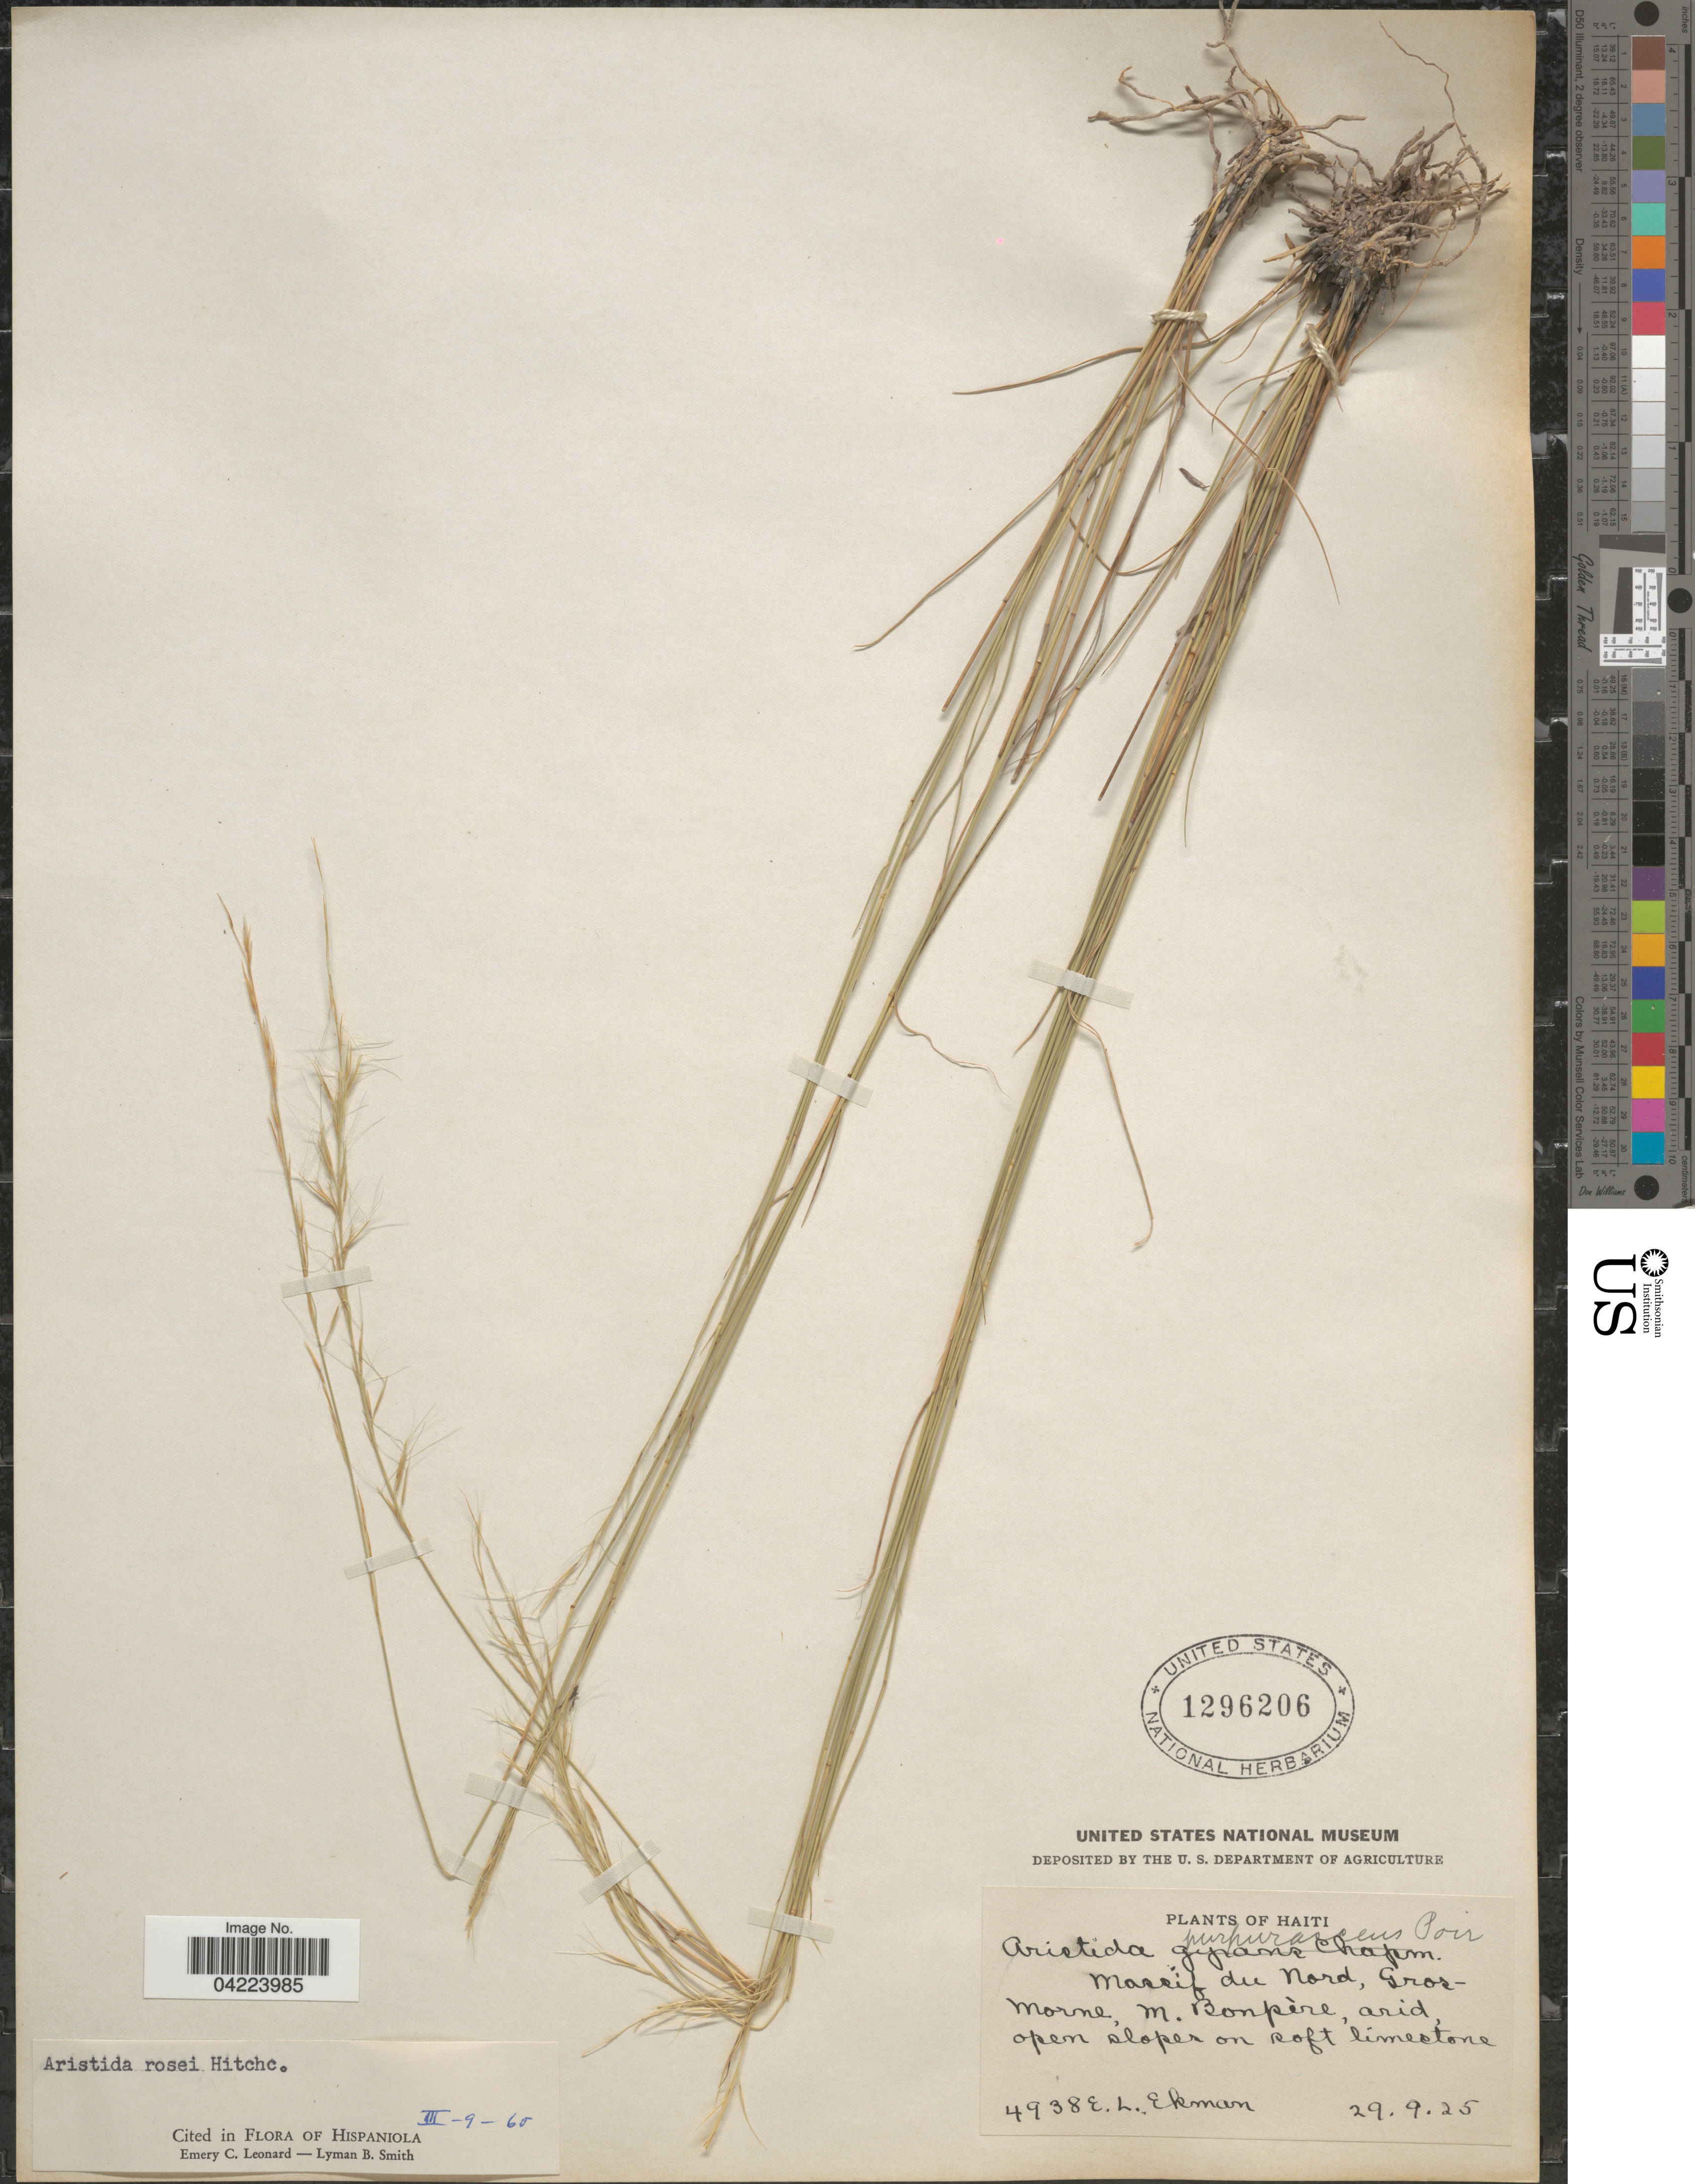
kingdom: Plantae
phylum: Tracheophyta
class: Liliopsida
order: Poales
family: Poaceae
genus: Aristida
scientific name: Aristida rosei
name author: Hitchc.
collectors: E. L. Ekman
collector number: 4938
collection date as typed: Transcribed d/m/y: 29/9/25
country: Haiti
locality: Massif du Nord, Gros - Morne, M. Bonpìre, arid, open slopes on soft limestone.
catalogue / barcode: US 1296206